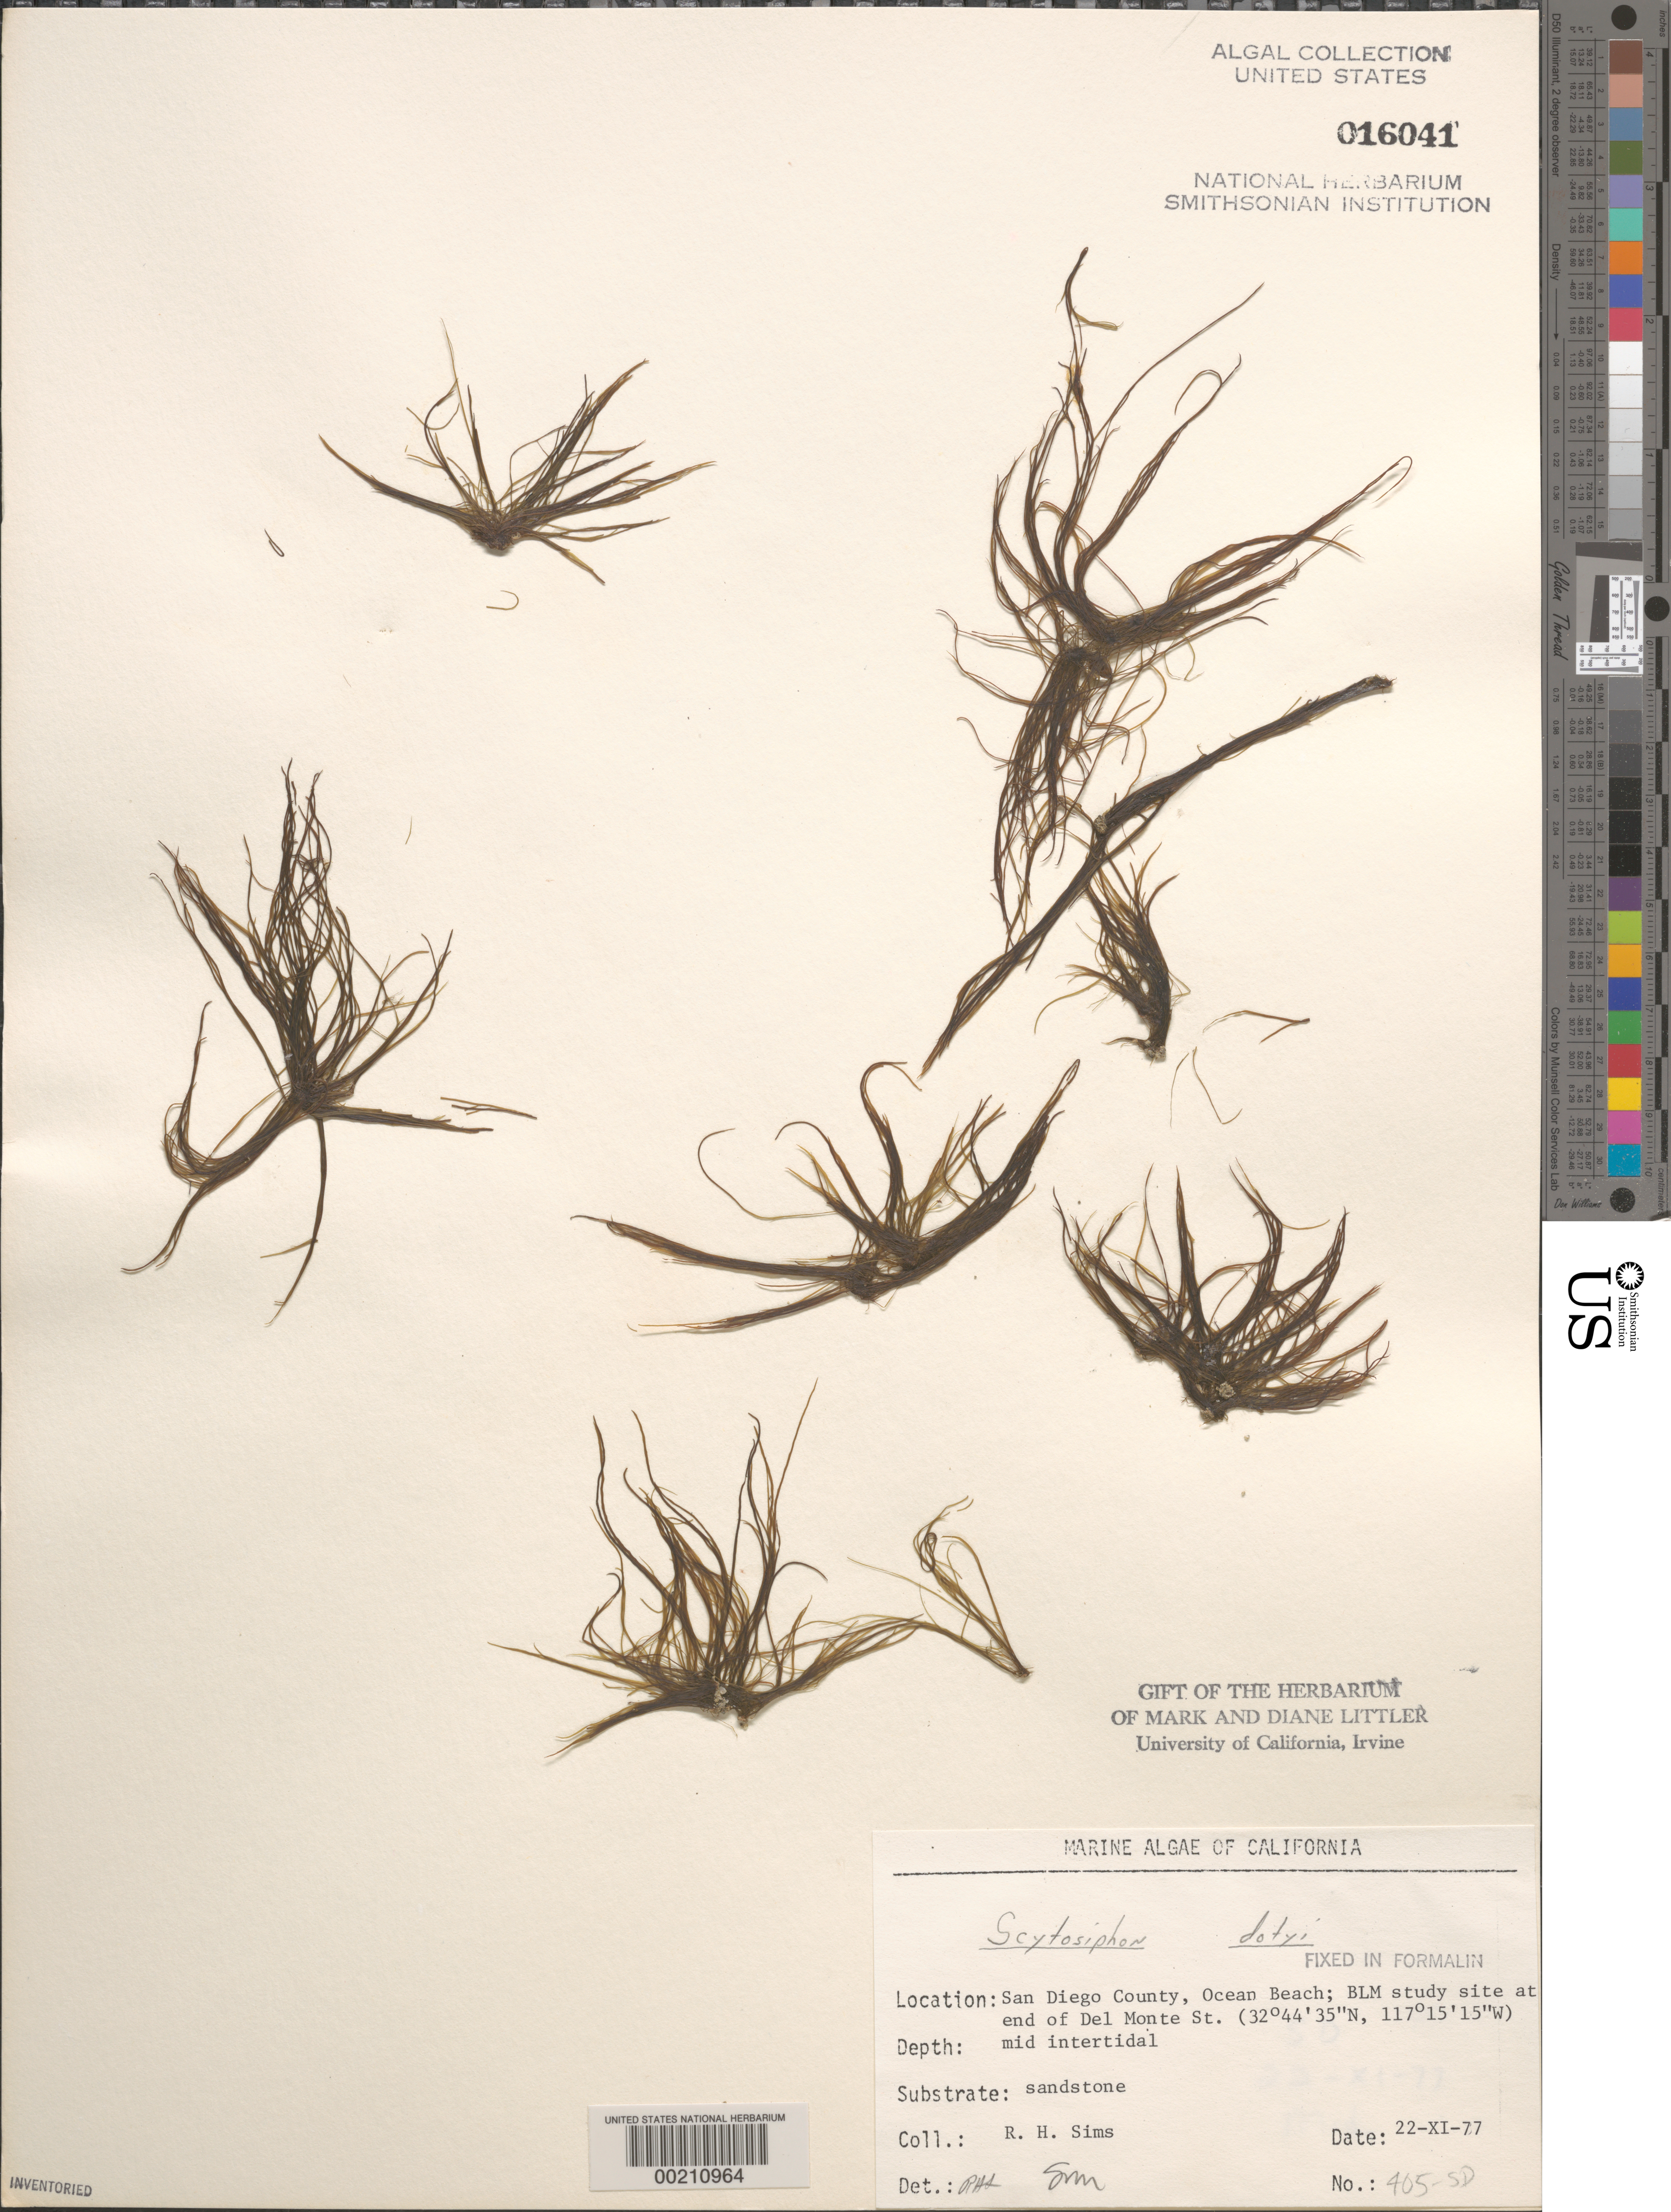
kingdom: Chromista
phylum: Ochrophyta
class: Phaeophyceae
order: Scytosiphonales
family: Scytosiphonaceae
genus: Scytosiphon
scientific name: Scytosiphon dotyi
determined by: Sims, Robert H.; Murray, S. N.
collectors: R. H. Sims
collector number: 405-sd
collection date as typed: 22 Nov 1977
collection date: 1977-11-22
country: United States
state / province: California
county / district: San Diego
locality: Ocean Beach, end of Del Monte Street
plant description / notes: BLM-SOCALBIGHT Rocky Intertidal Survey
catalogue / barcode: US 16041